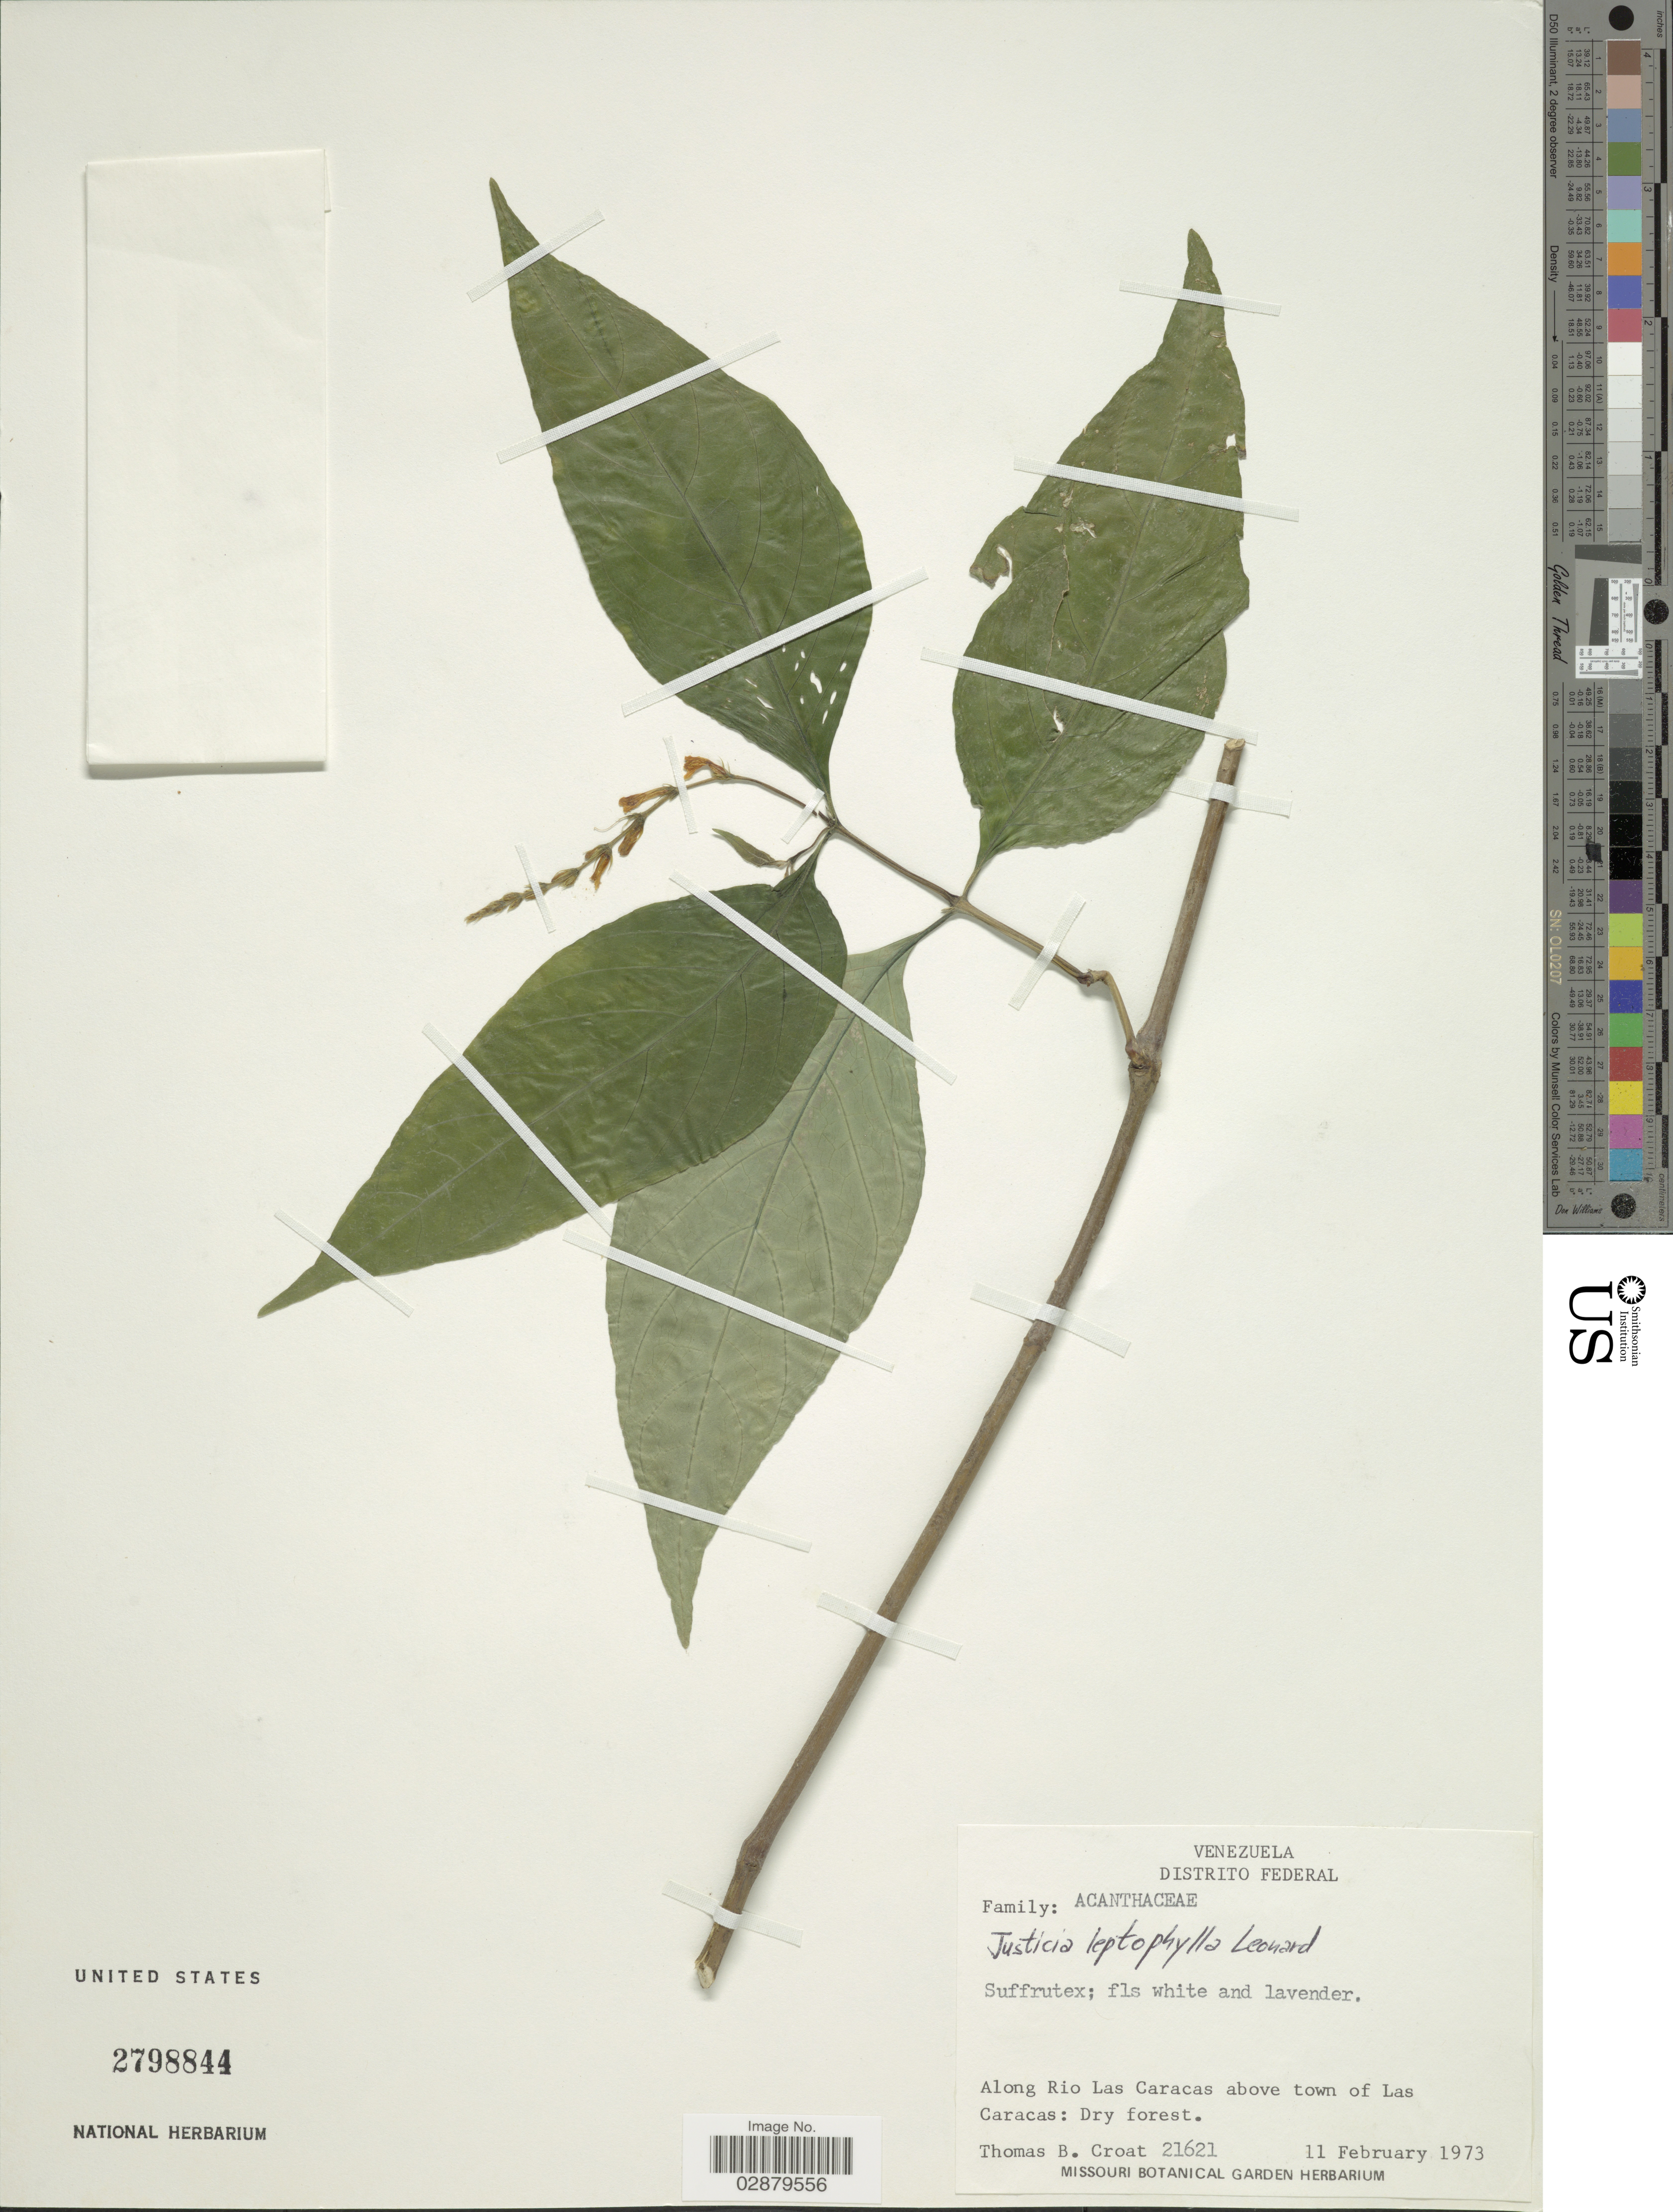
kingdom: Plantae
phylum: Tracheophyta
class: Magnoliopsida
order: Lamiales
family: Acanthaceae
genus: Justicia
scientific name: Justicia leptophylla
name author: Leonard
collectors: T. B. Croat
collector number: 21621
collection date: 1973-02-11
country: Venezuela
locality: Distrito Federal. Along Rio Las Caracas above town of Las Caracas.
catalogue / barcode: US 2798844